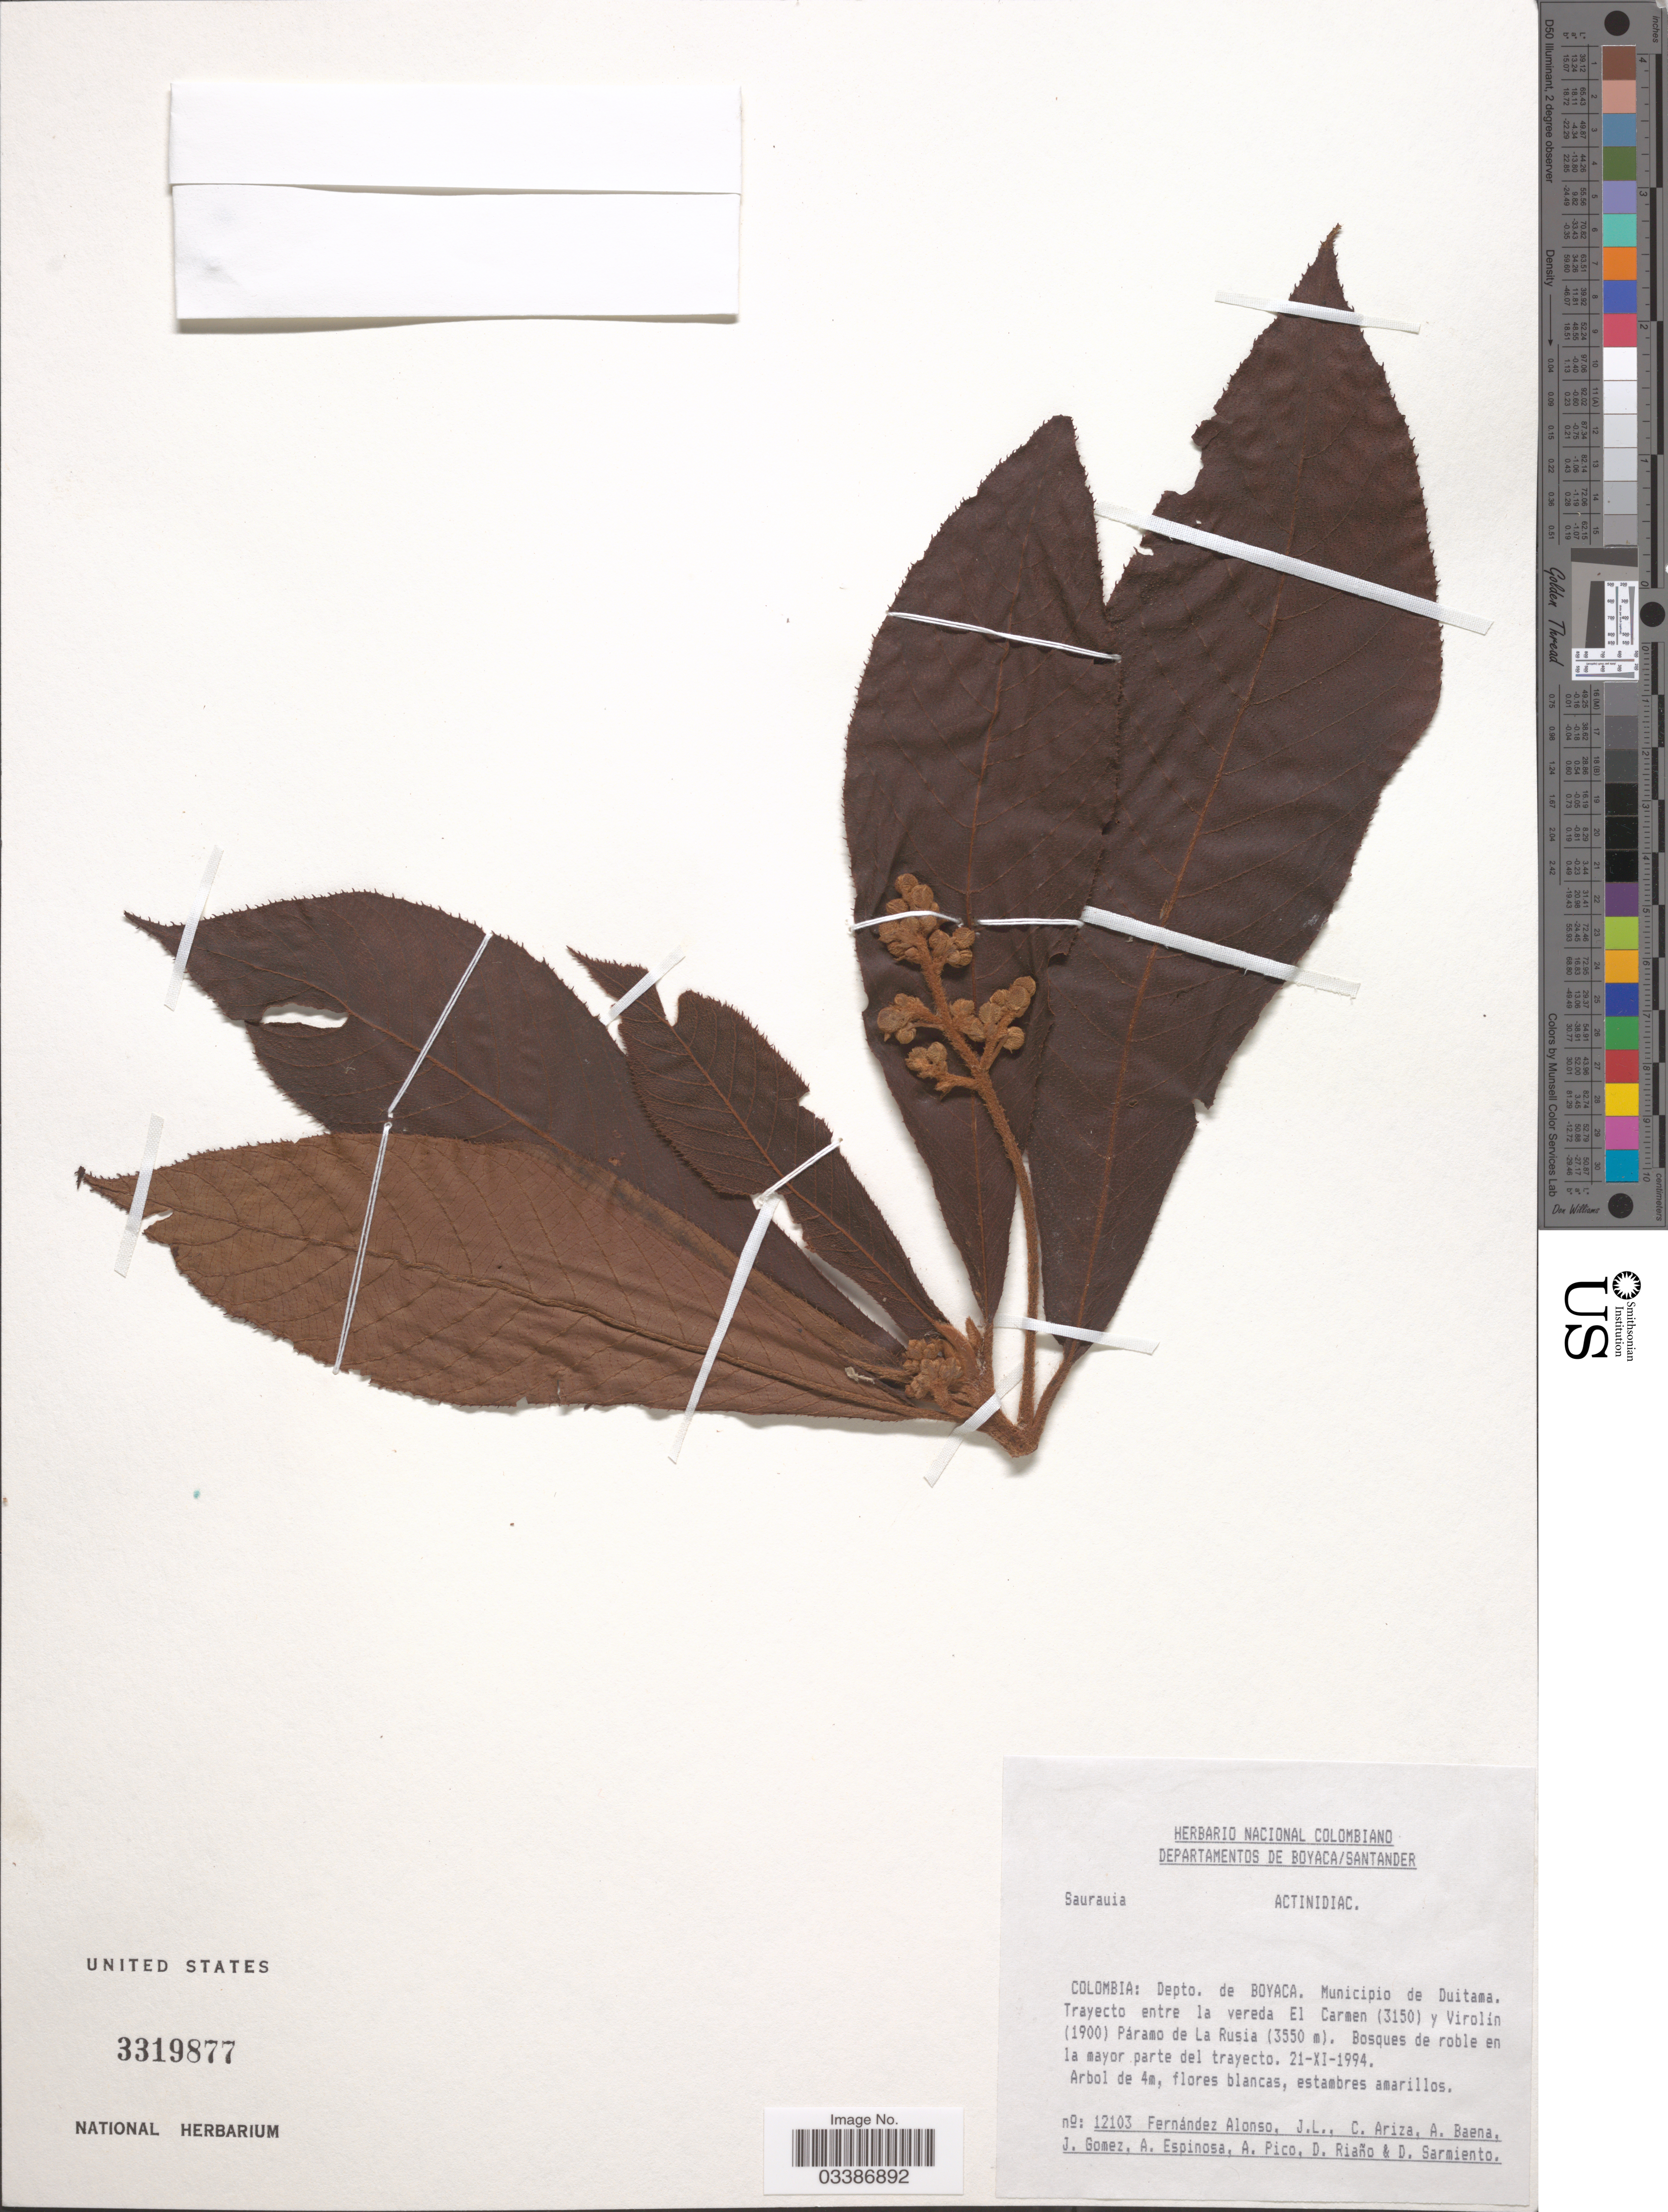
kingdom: Plantae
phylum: Tracheophyta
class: Magnoliopsida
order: Ericales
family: Actinidiaceae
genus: Saurauia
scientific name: Saurauia sp.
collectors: J. L. Fernández-Alonso, C. D. Ariza, A. Baena, J. Gomez & et al.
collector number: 12103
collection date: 1994-11-21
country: Colombia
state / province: Boyacá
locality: Depto. de Boyaca. Municipio de Duitama. Trayecto entre la vereda El Carmen (3150) y Virolín (1900) Páramo de La Rusia.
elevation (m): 3550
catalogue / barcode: US 3319877